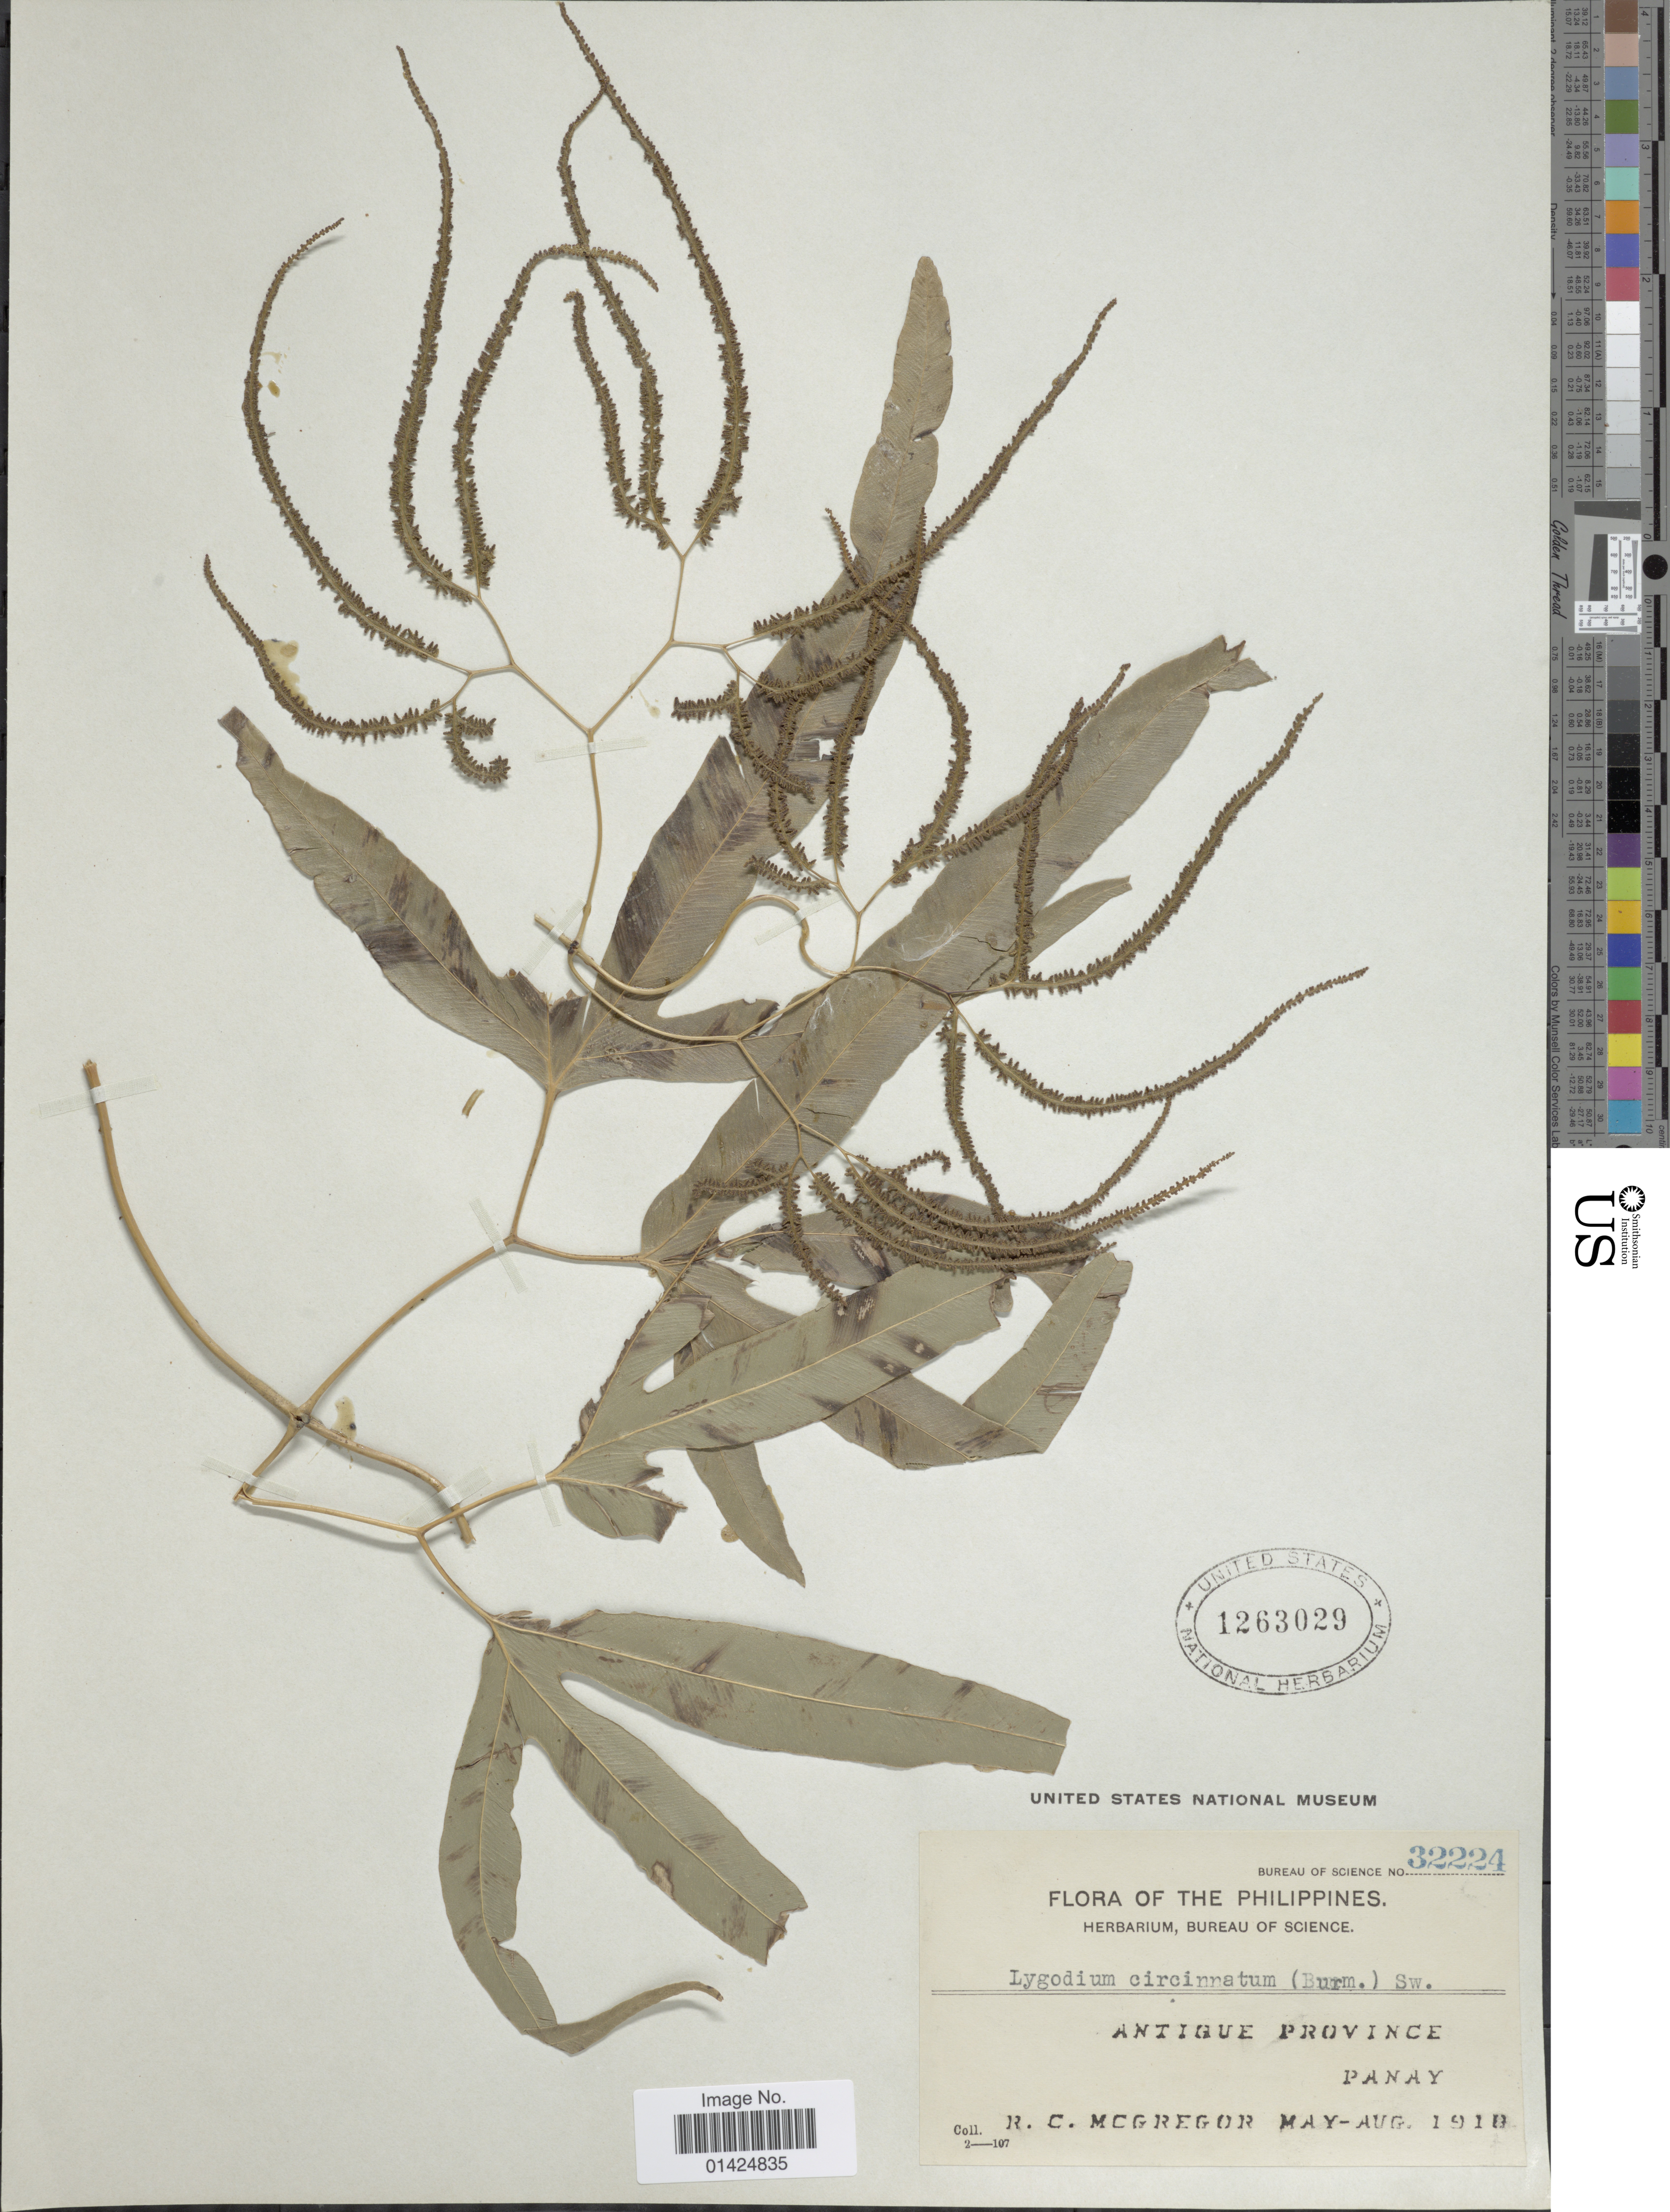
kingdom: Plantae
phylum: Tracheophyta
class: Polypodiopsida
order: Schizaeales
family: Lygodiaceae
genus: Lygodium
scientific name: Lygodium circinnatum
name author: (Burm. f.) Sw.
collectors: R. C. McGregor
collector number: Bureau of Science 32224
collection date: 1918-05/1918-08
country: Philippines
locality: Antique Province. Panay.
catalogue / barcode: US 1263029